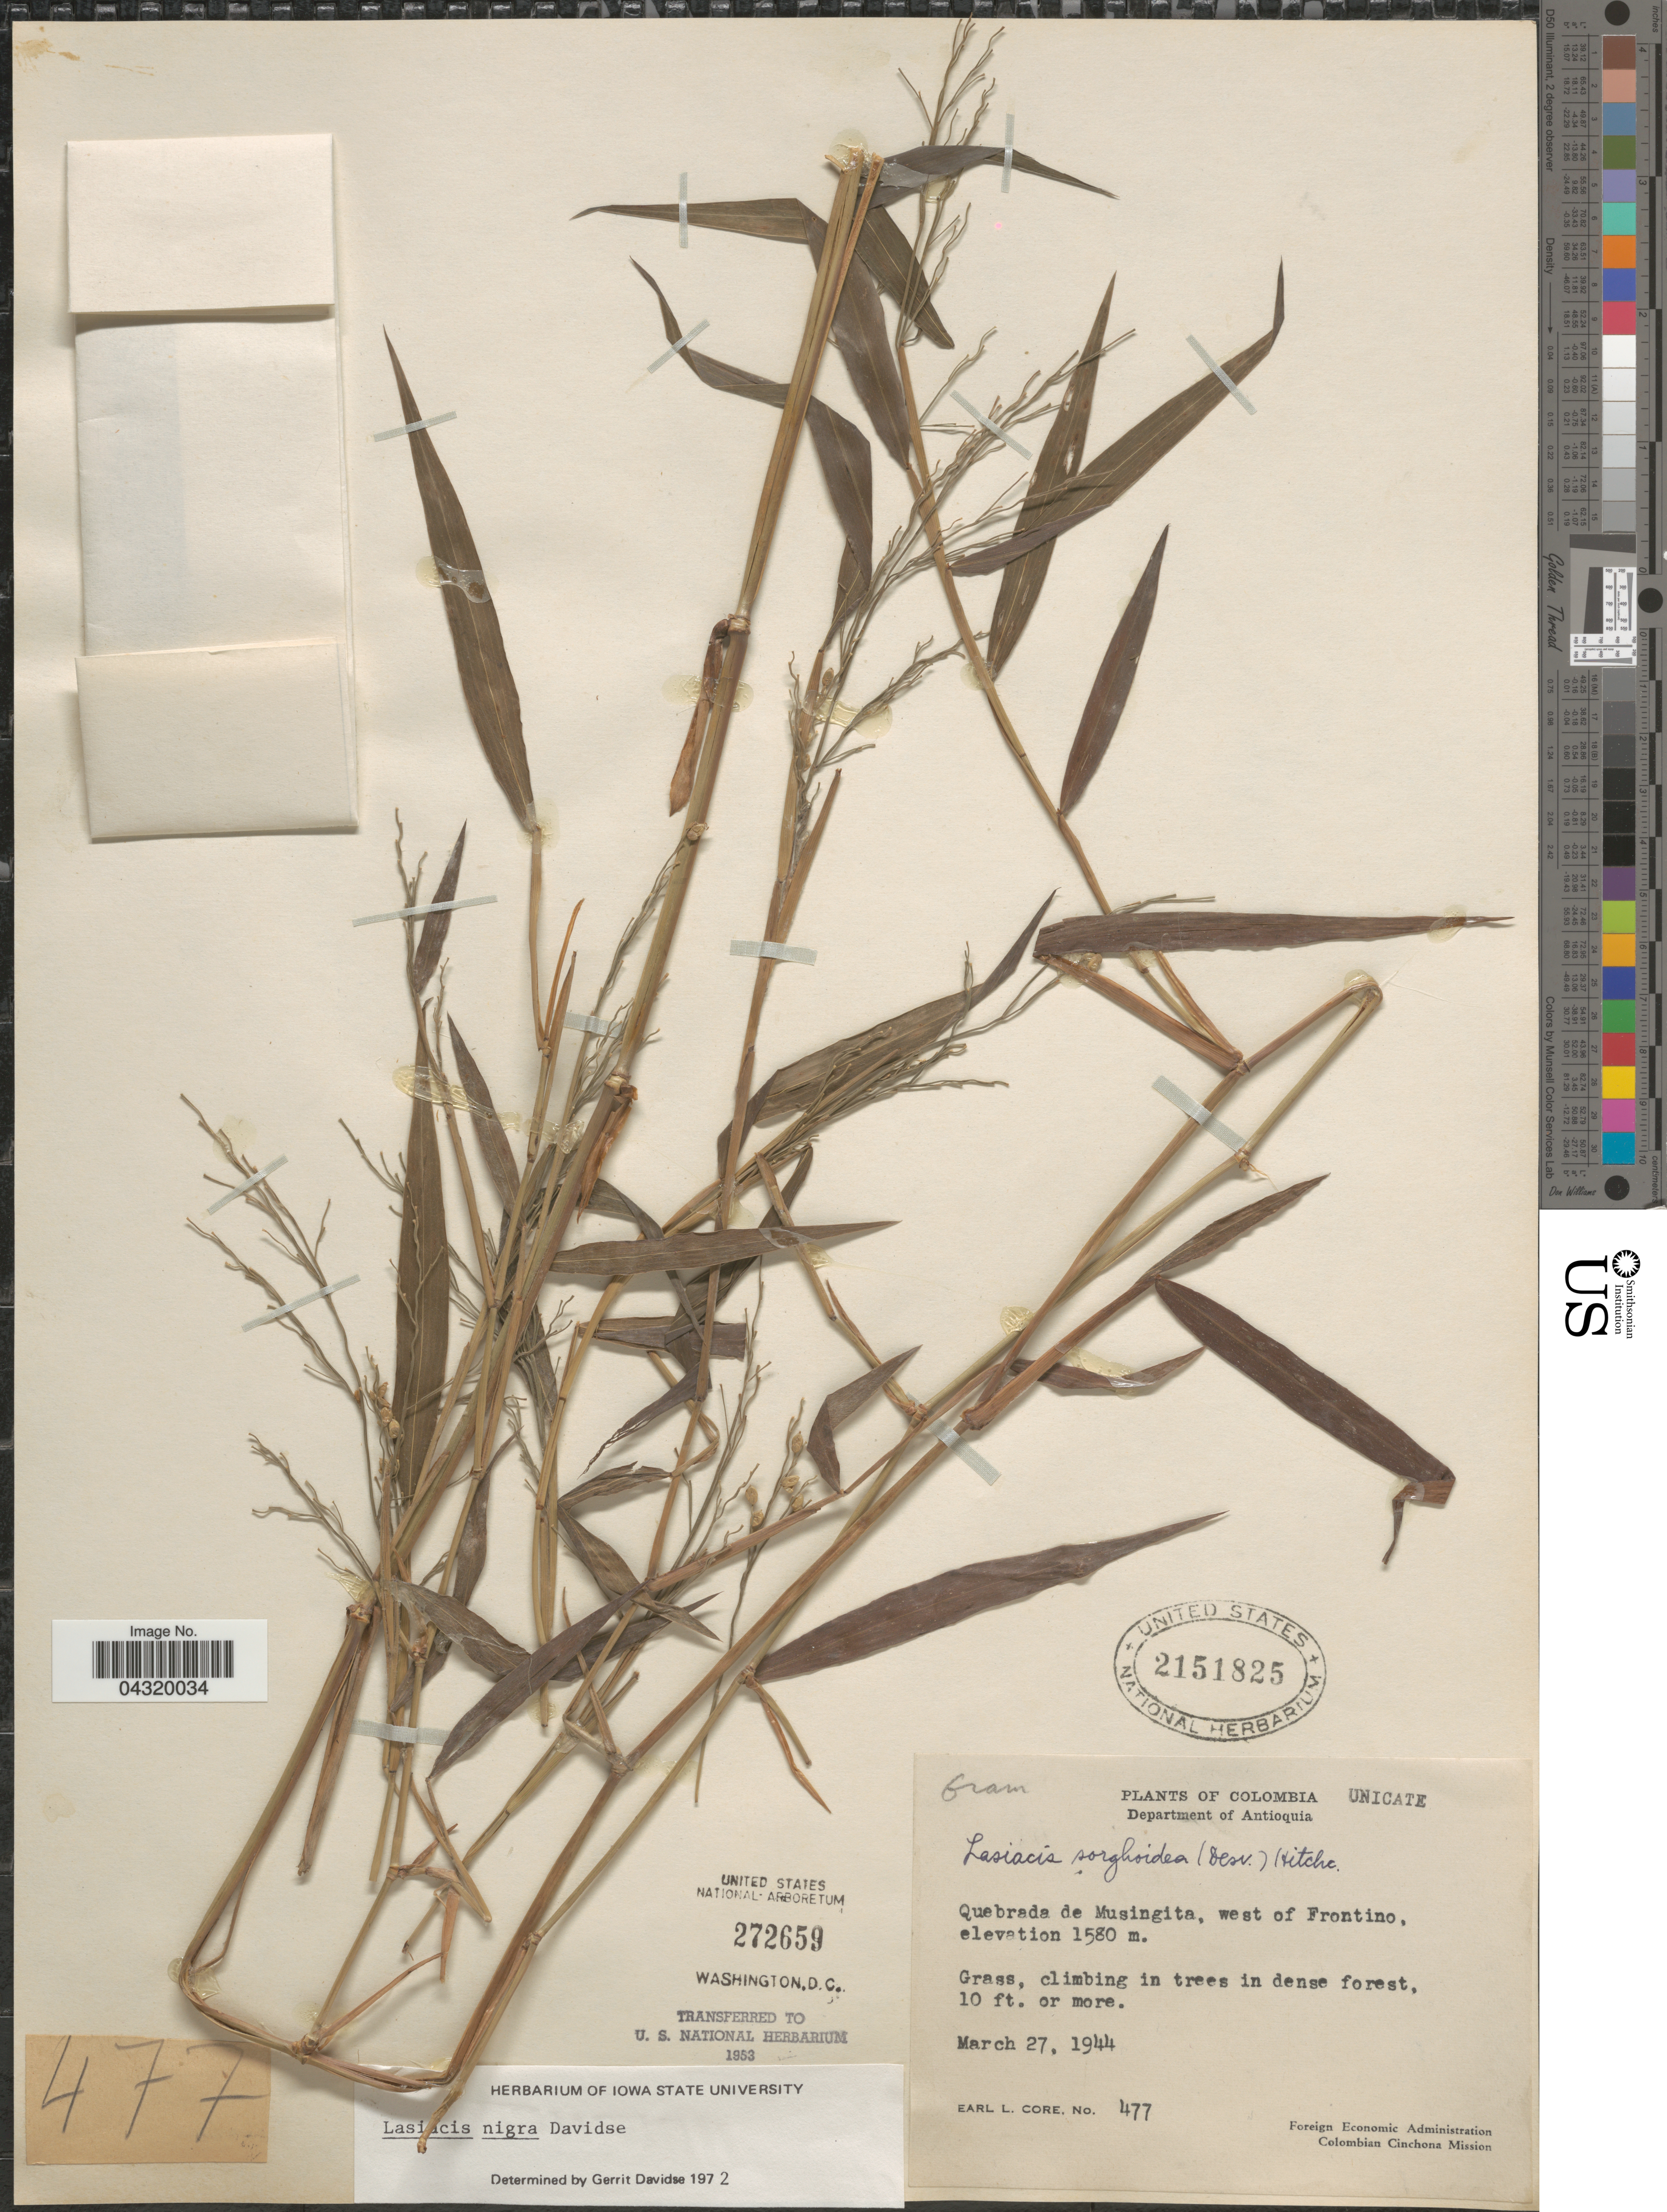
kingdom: Plantae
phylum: Tracheophyta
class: Liliopsida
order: Poales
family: Poaceae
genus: Lasiacis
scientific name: Lasiacis nigra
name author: Davidse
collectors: E. L. Core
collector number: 477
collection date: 1944-03-27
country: Colombia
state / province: Antioquia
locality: Department of Antioquia. Quebrada de Musingita, west of Frontino. Colombian Cinchona Mission.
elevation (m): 1580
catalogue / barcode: US 2151825